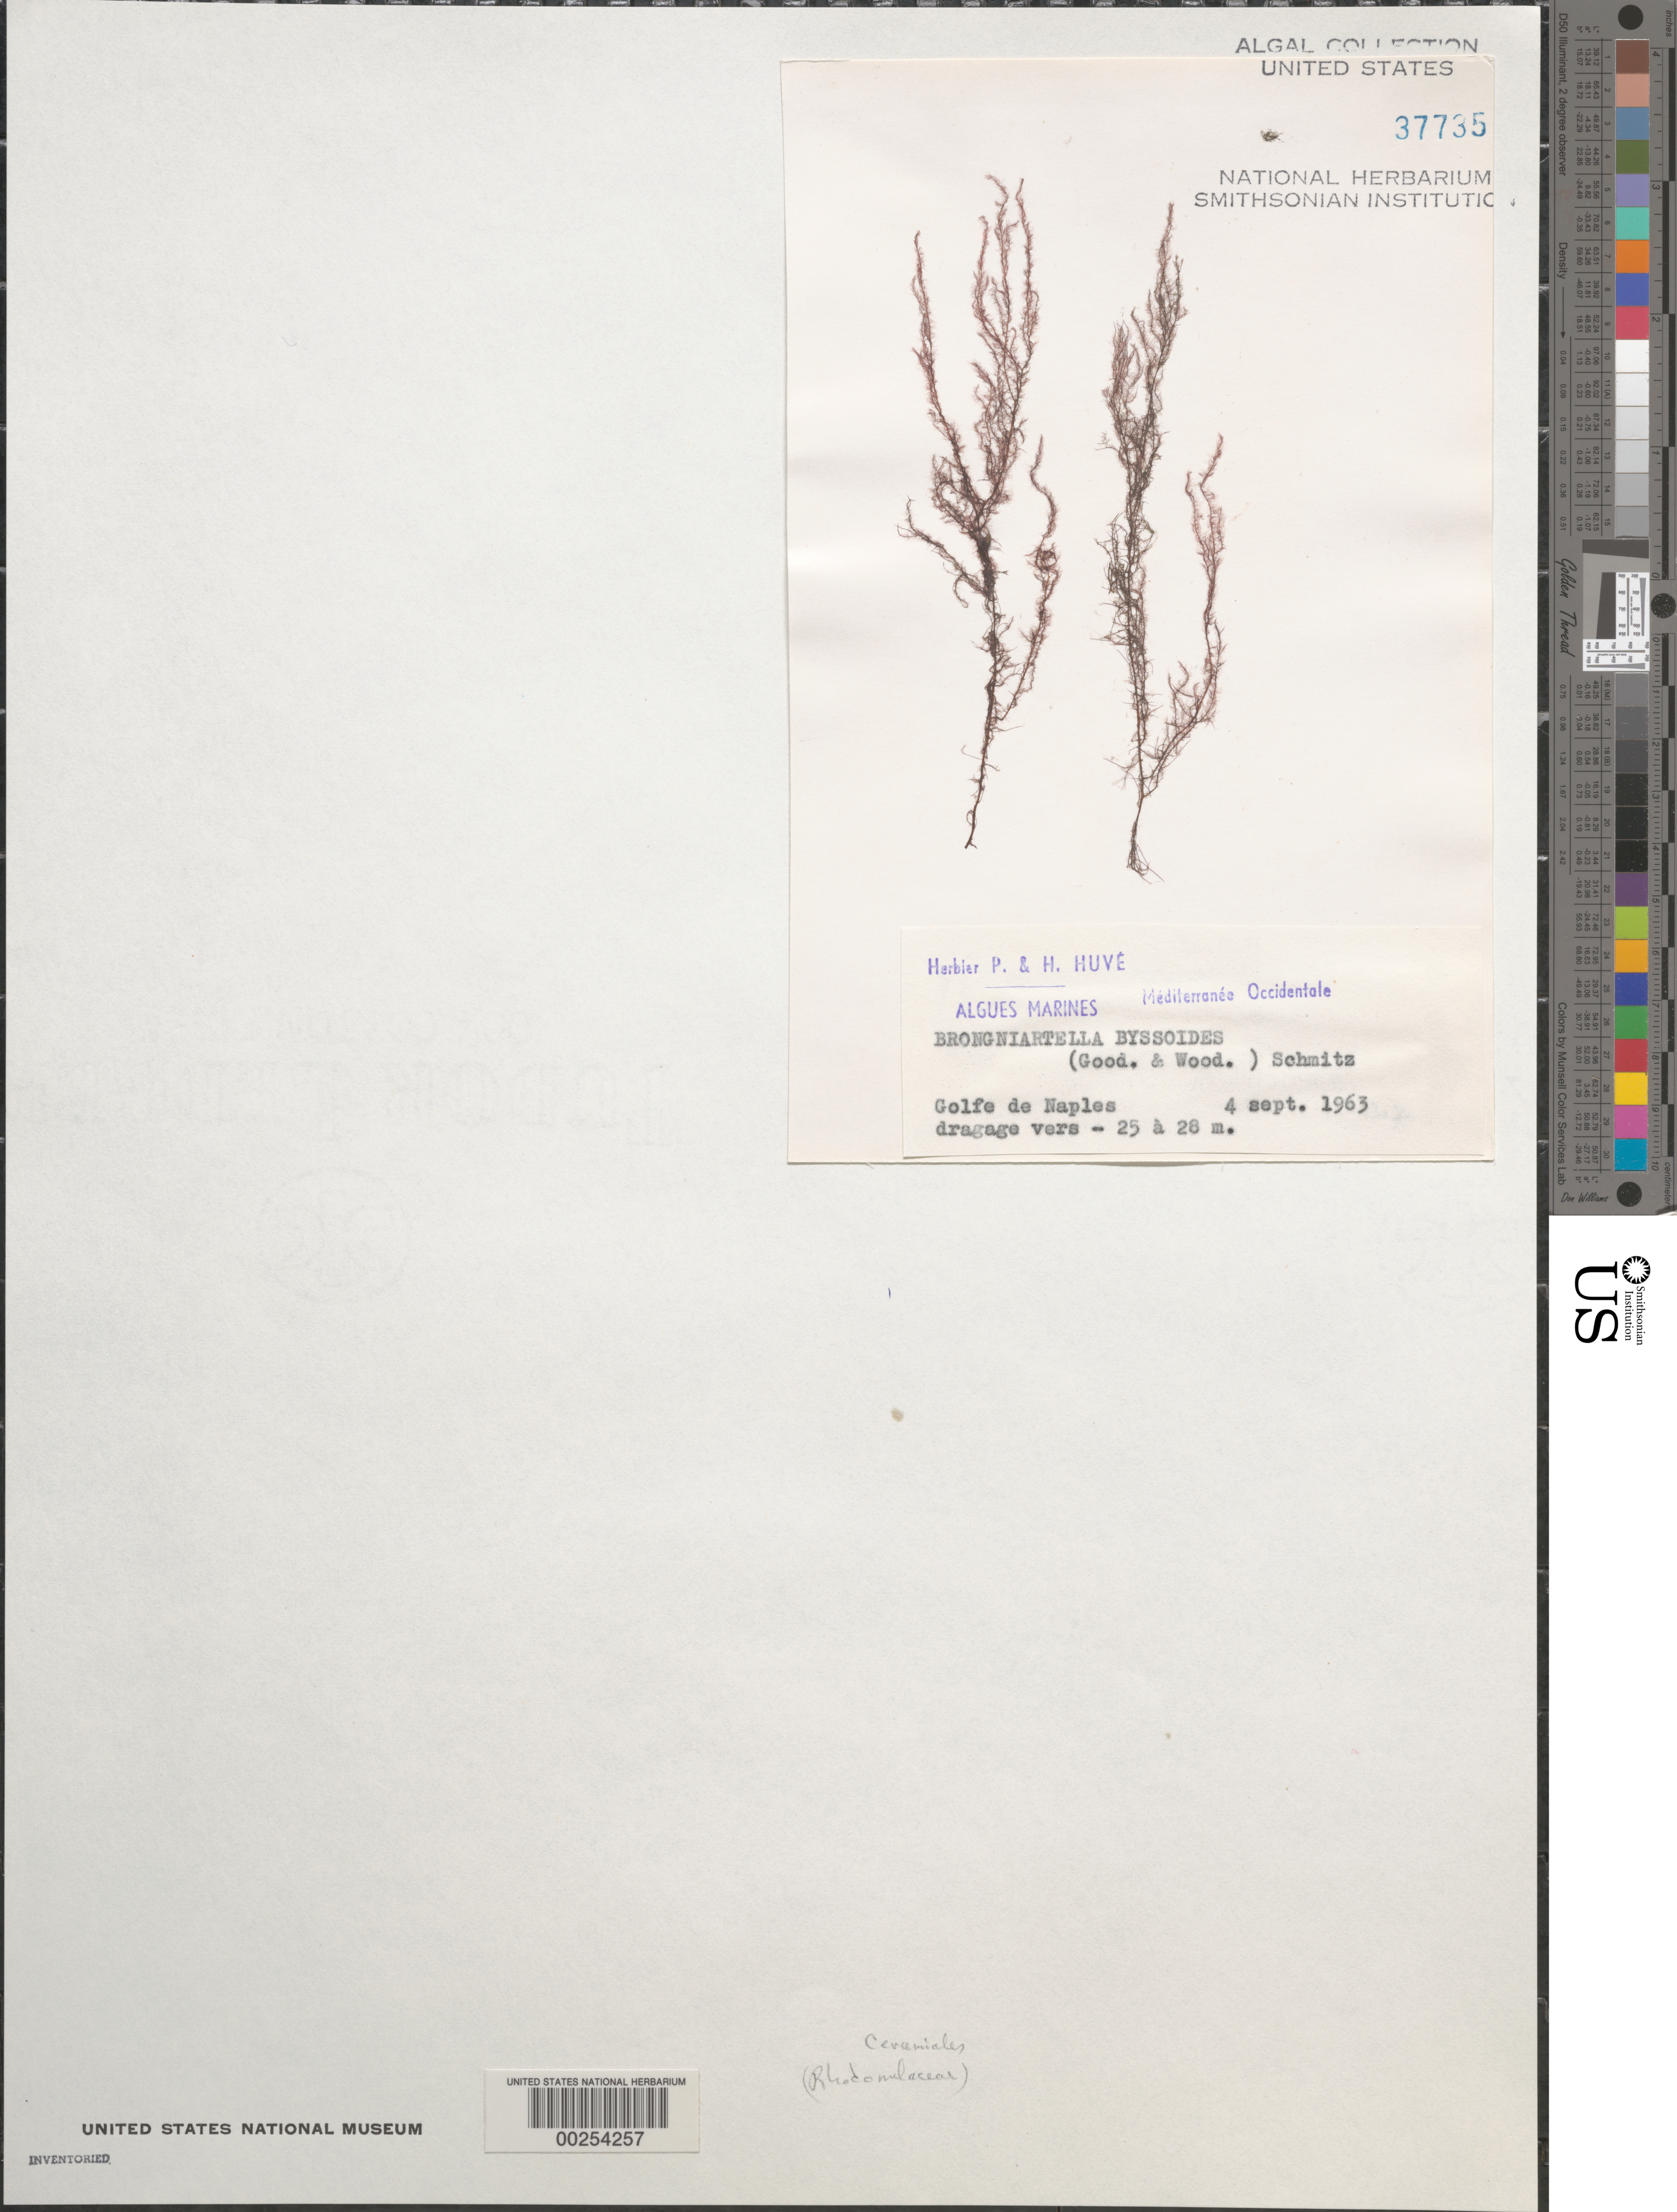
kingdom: Plantae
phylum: Rhodophyta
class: Florideophyceae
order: Ceramiales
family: Rhodomelaceae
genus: Brongniartella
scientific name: Brongniartella byssoides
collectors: P. Huve & H. Huve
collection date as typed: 04 Sep 1963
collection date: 1963-09-04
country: Italy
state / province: Campania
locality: Bay of naples (golfe de naples)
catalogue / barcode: US 37735